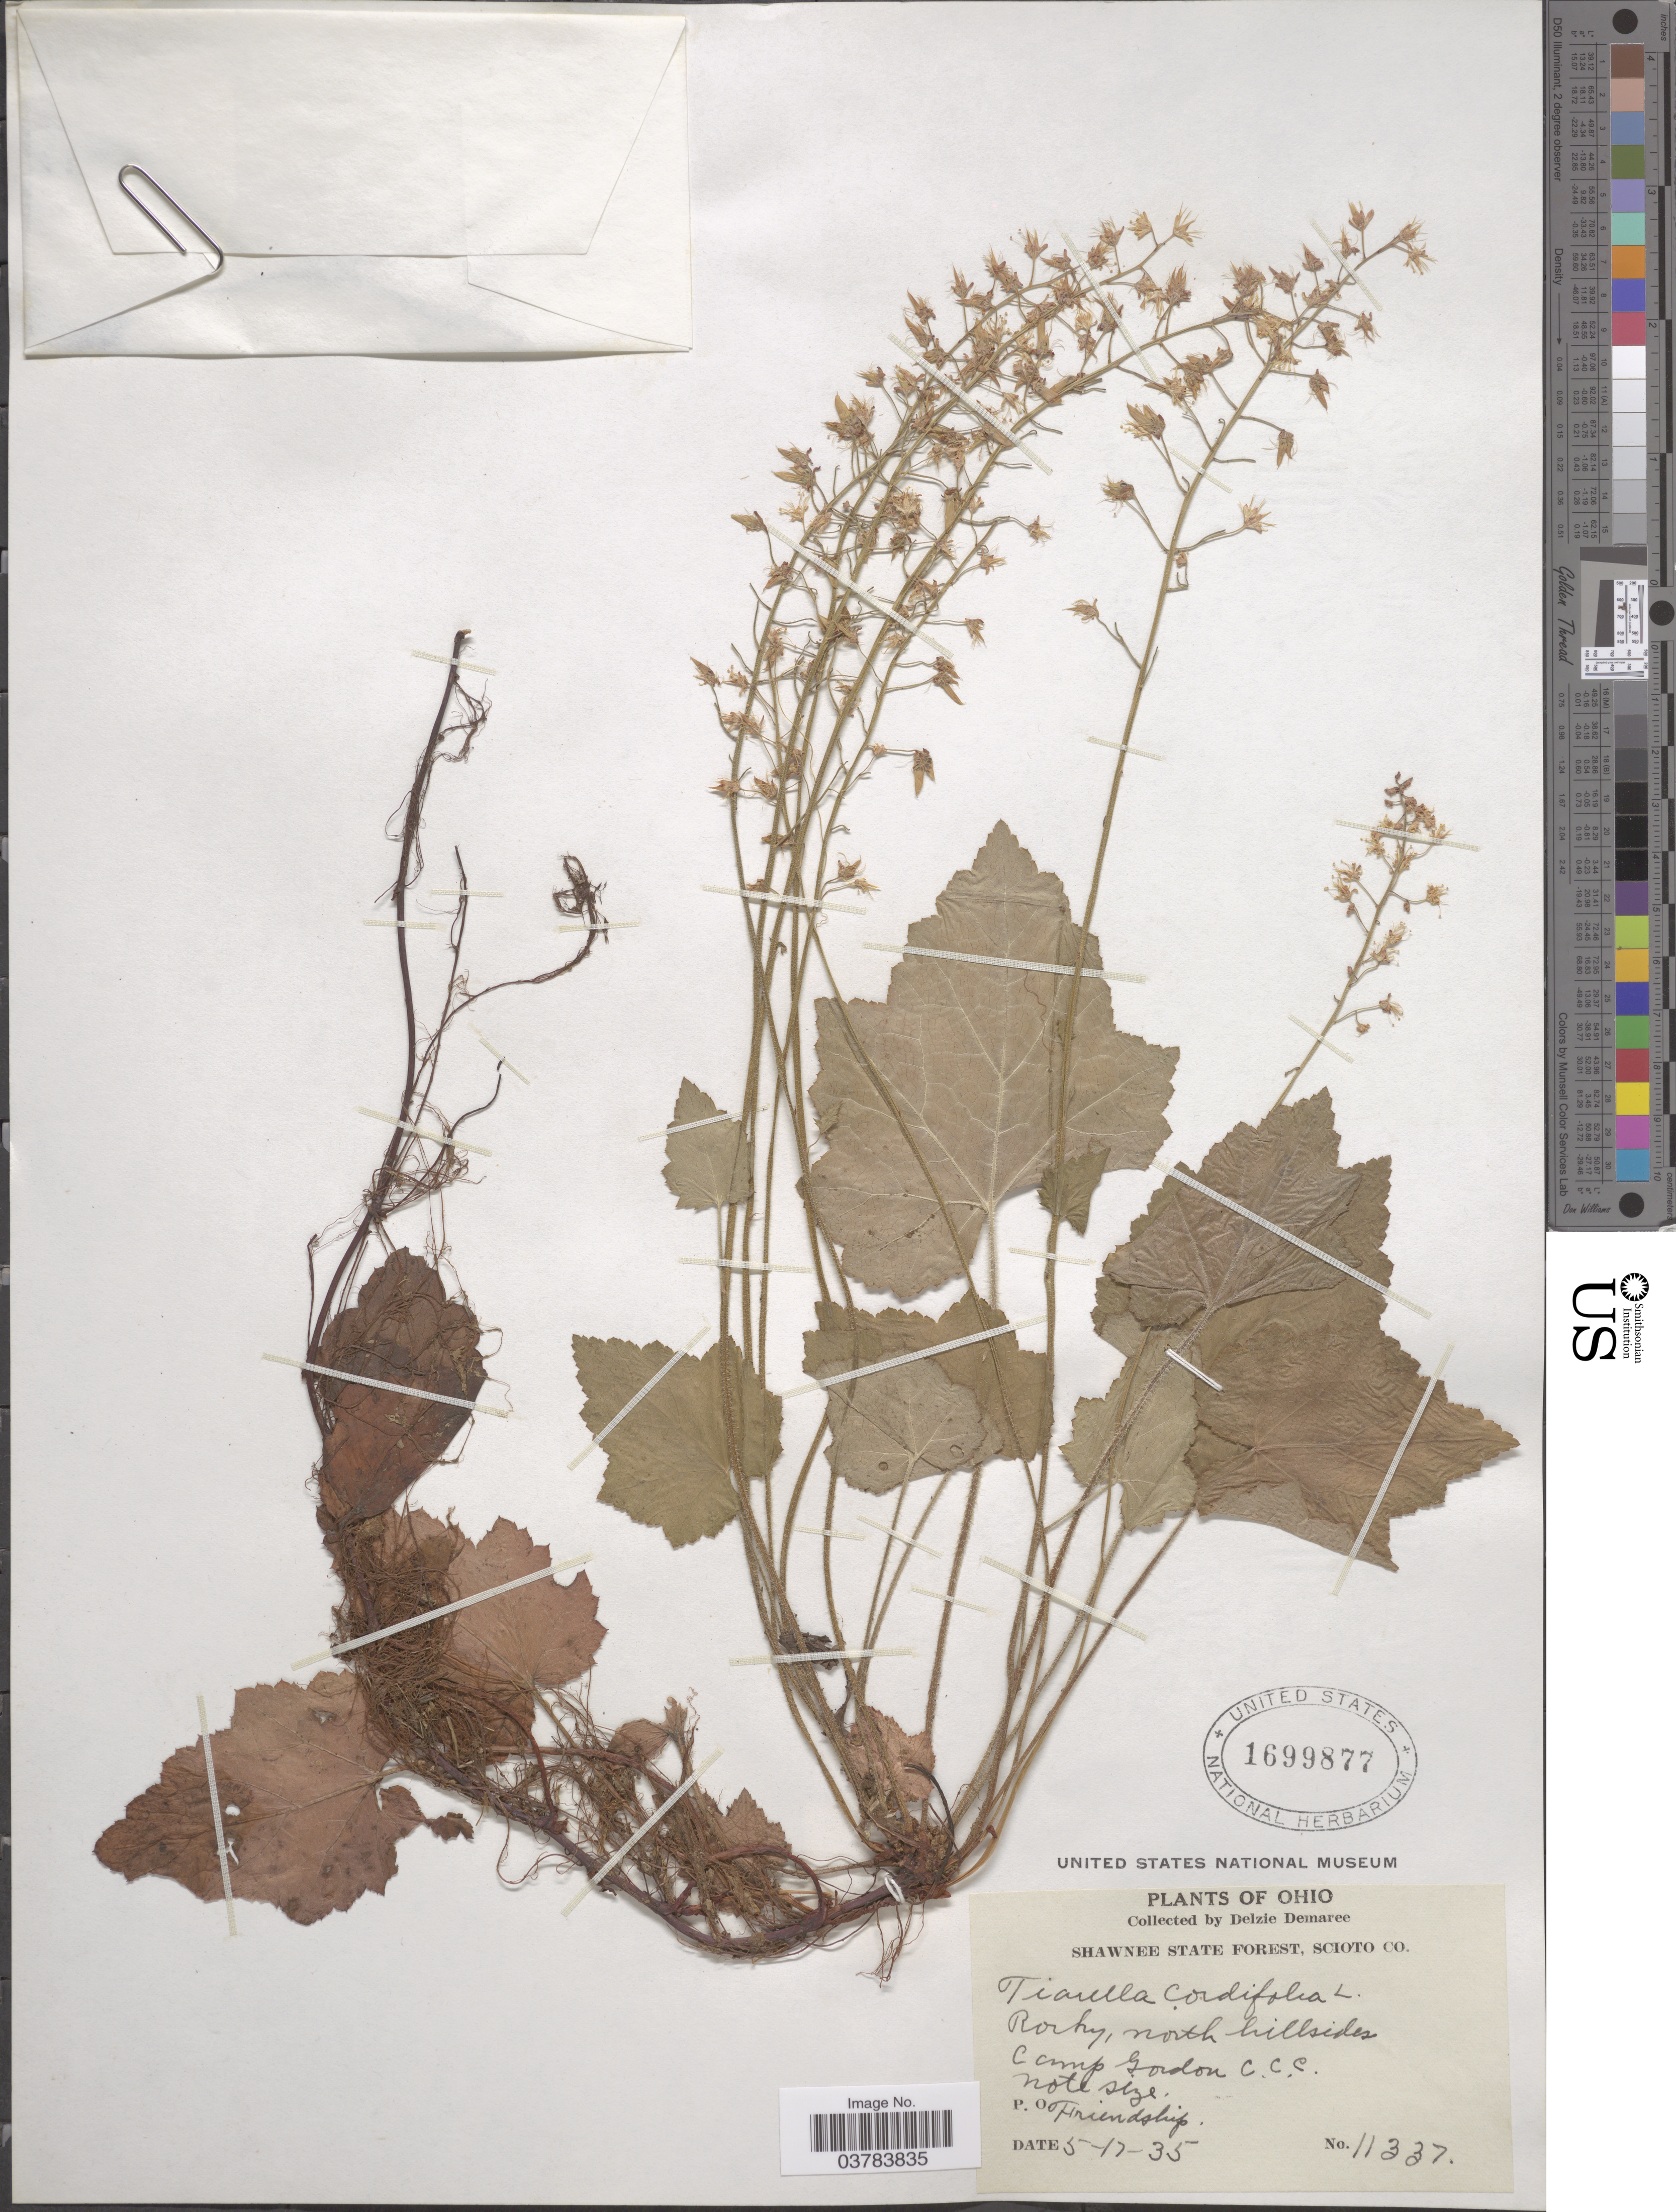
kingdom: Plantae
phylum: Tracheophyta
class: Magnoliopsida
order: Saxifragales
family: Saxifragaceae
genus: Tiarella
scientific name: Tiarella cordifolia var. typica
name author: Lakela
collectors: D. Demaree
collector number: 11337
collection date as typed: Transcribed d/m/y: 17/5/35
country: United States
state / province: Ohio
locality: Shawnee State Forest, Scioto Co. Rocky, north hillsides. Camp Gordon C.C.C. P.O. Friendship.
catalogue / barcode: US 1699877